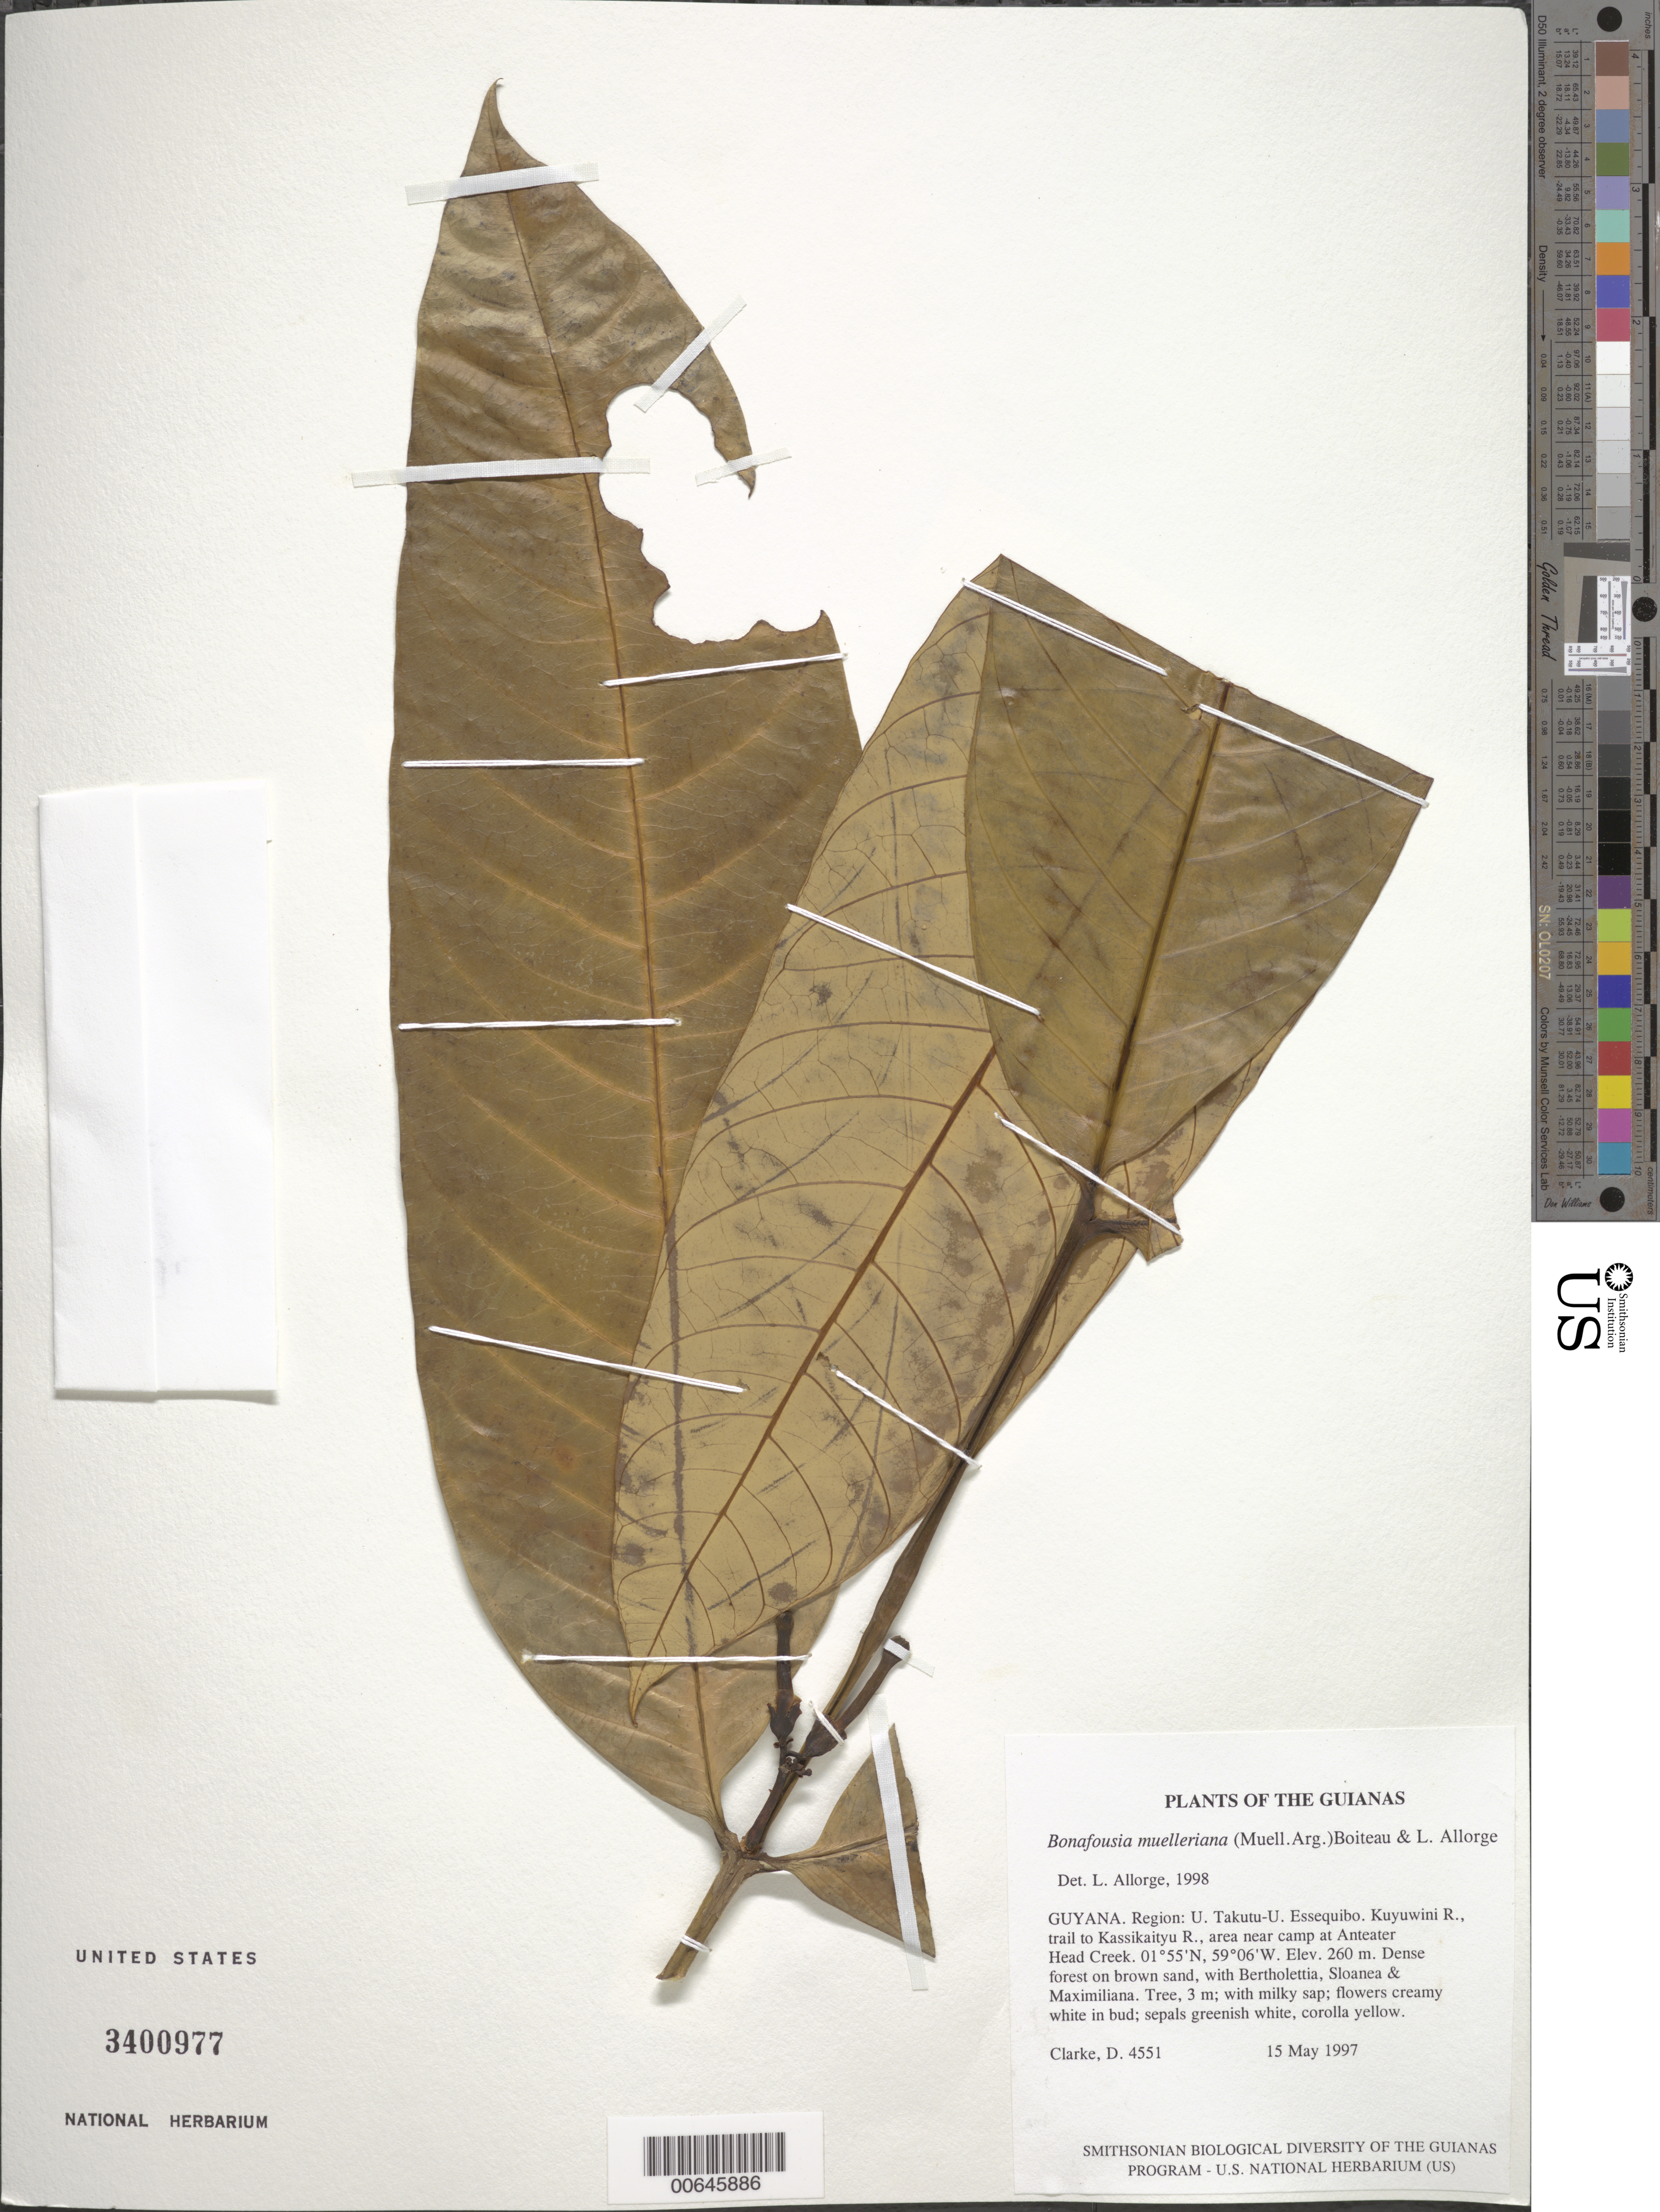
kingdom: Plantae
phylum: Tracheophyta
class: Magnoliopsida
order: Gentianales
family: Apocynaceae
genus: Bonafousia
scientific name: Bonafousia muelleriana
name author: (Mart. ex Müll. Arg.) Boiteau & L. Allorge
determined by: Allorge, L.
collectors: H. D. Clarke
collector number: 4551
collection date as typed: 15 May 1997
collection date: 1997-05-15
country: Guyana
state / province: U. Takutu-U. Essequibo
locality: Kuyuwini R., trail to Kassikaityu R., area near camp at Anteater Head Creek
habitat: Dense forest on brown sand, with Bertholettia, Sloanea & Maximiliana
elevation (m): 260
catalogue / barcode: US 3400977